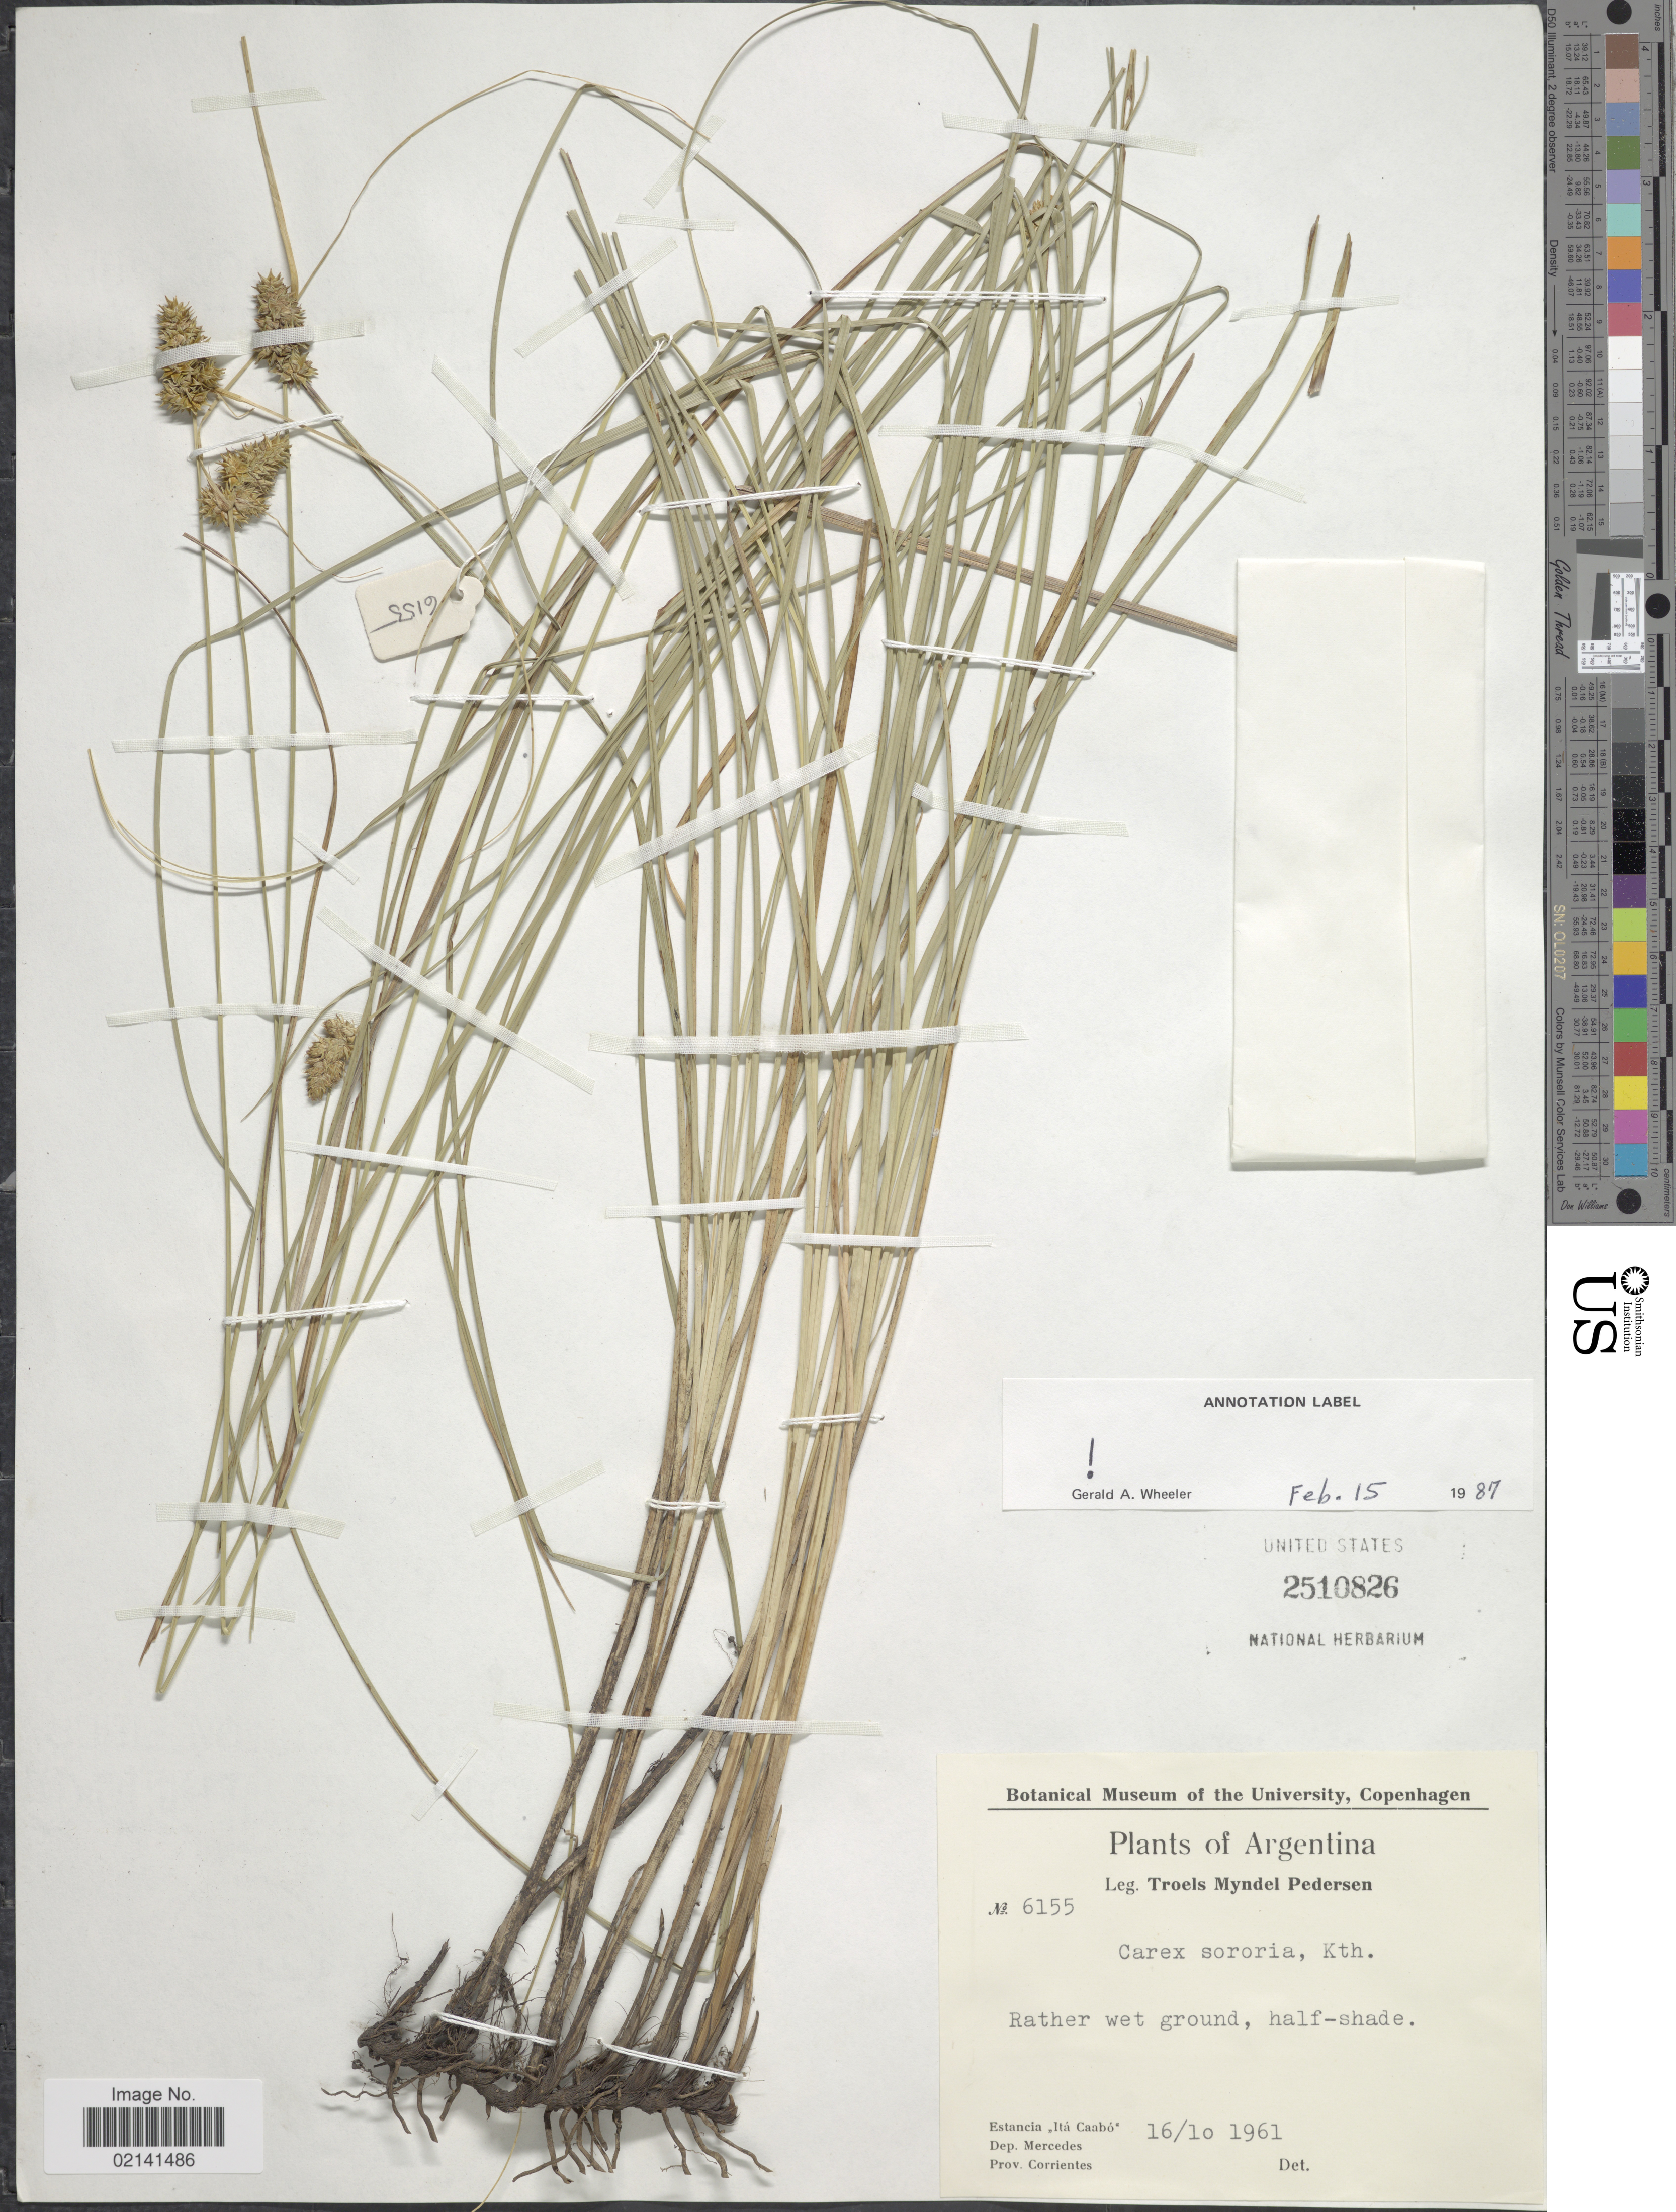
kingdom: Plantae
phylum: Tracheophyta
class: Liliopsida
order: Poales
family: Cyperaceae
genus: Carex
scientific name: Carex sororia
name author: Kunth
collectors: T. Pederson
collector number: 6155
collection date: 1961-10-16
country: Argentina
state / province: Corrientes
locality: Rather wet ground, half-shade. Estancia Ita Caabo, Dep. Mercedes Prov. Corrientes.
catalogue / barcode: US 2510826